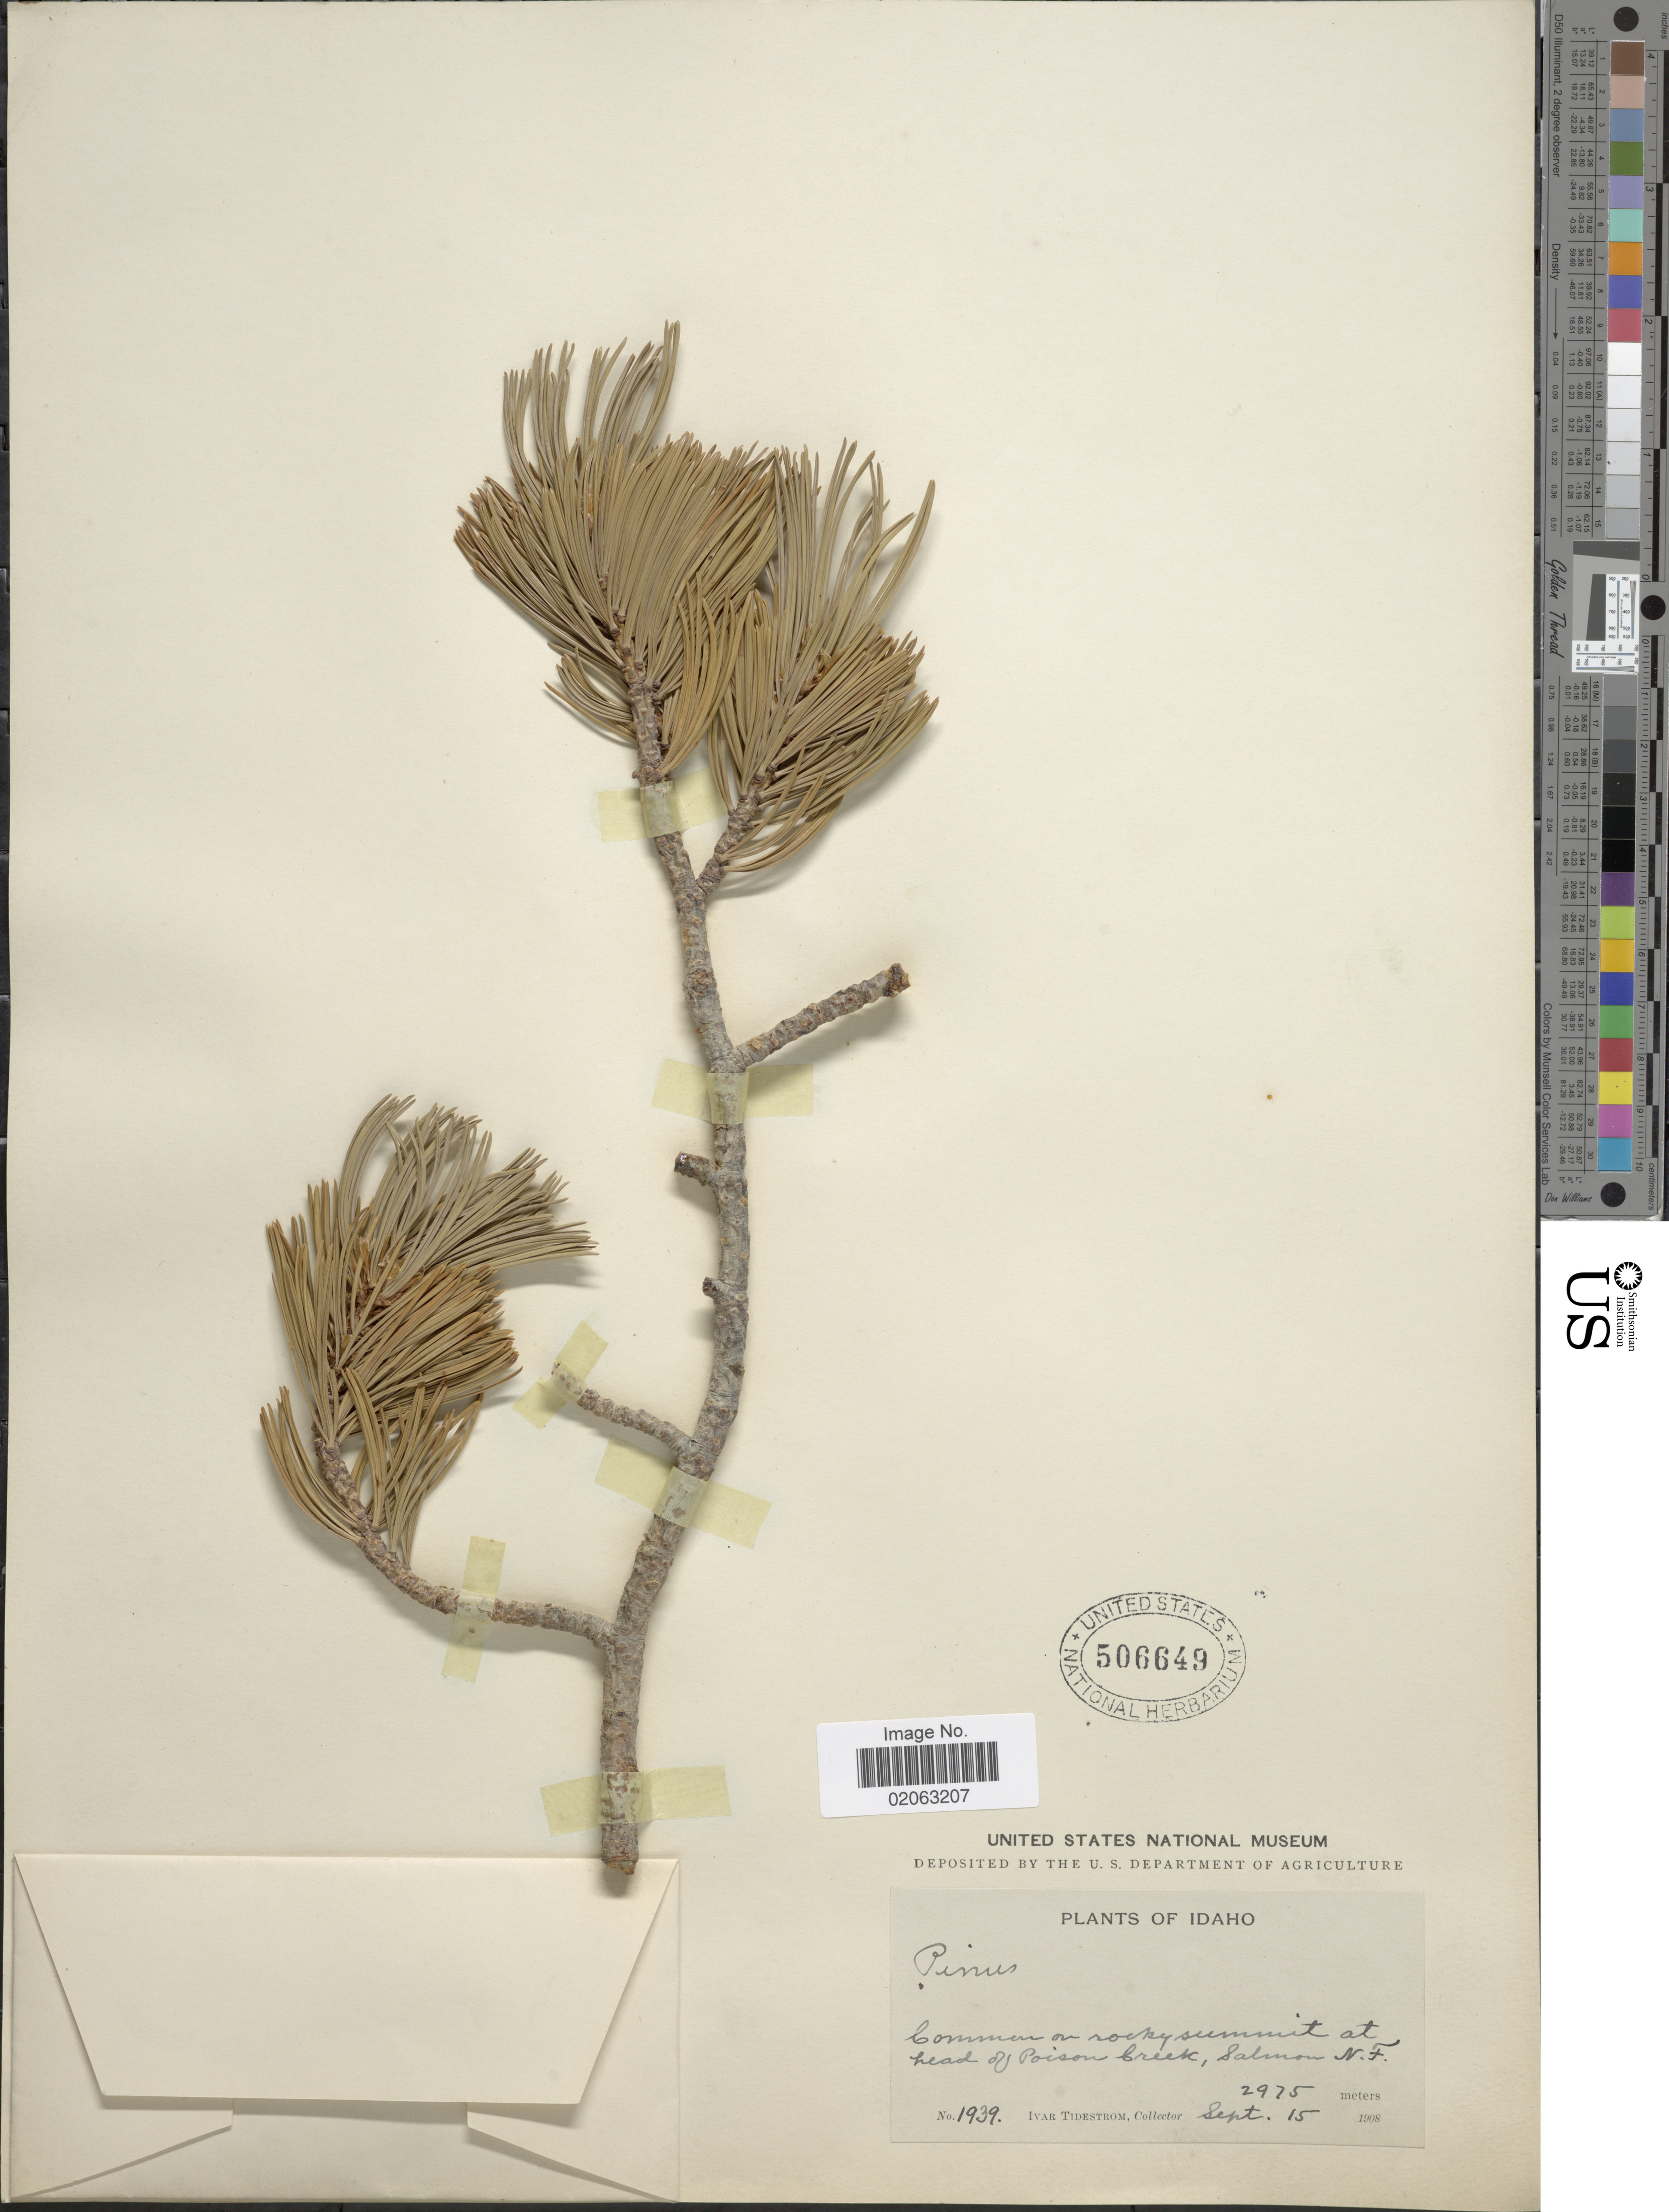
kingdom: Plantae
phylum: Tracheophyta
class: Pinopsida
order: Pinales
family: Pinaceae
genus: Pinus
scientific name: Pinus albicaulis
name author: Engelm.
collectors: I. F. Tidestrom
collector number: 1939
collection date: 1908-09-15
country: United States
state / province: Idaho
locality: Common on rocky summit at head of Poison Creek, Salmon N.F.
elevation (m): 2975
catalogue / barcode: US 506649